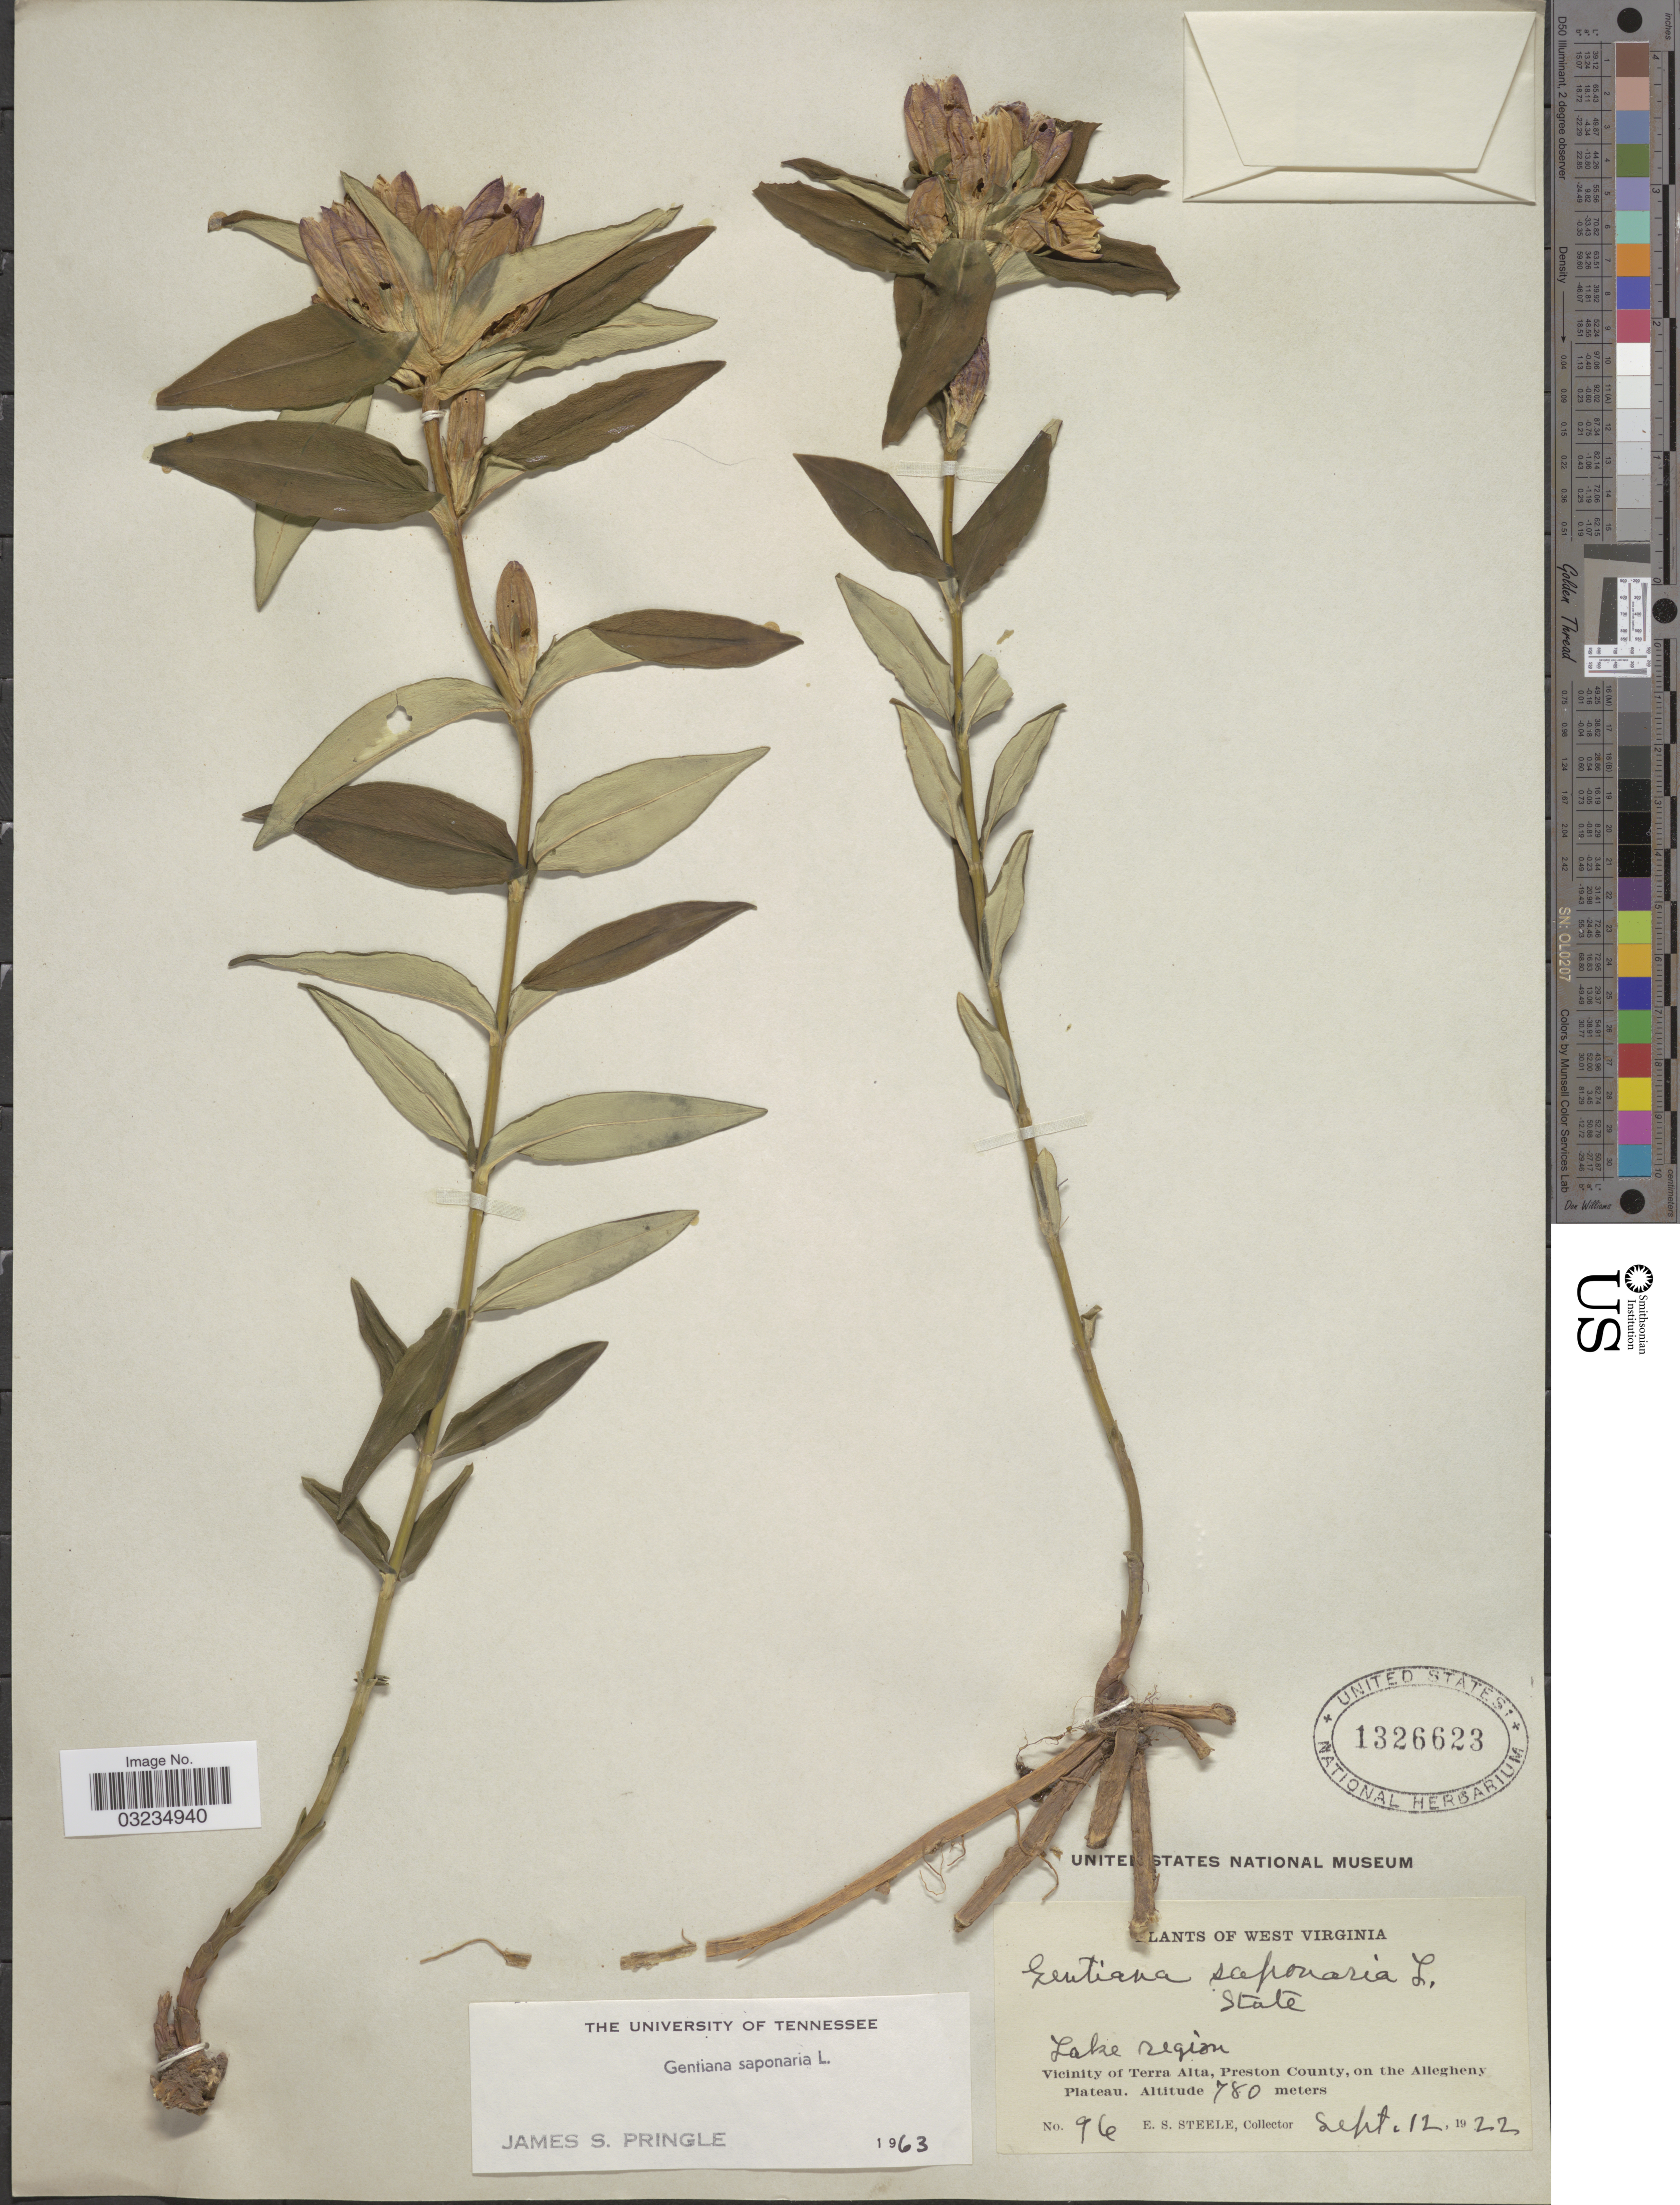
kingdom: Plantae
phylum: Tracheophyta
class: Magnoliopsida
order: Gentianales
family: Gentianaceae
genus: Gentiana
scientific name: Gentiana saponaria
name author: L.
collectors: E. Steele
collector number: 96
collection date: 1922-09-12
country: United States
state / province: West Virginia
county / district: Preston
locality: Lake region. Vicinity of Terra Alta, Preston County, on the Allegheny Plateau.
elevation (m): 780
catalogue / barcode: US 1326623